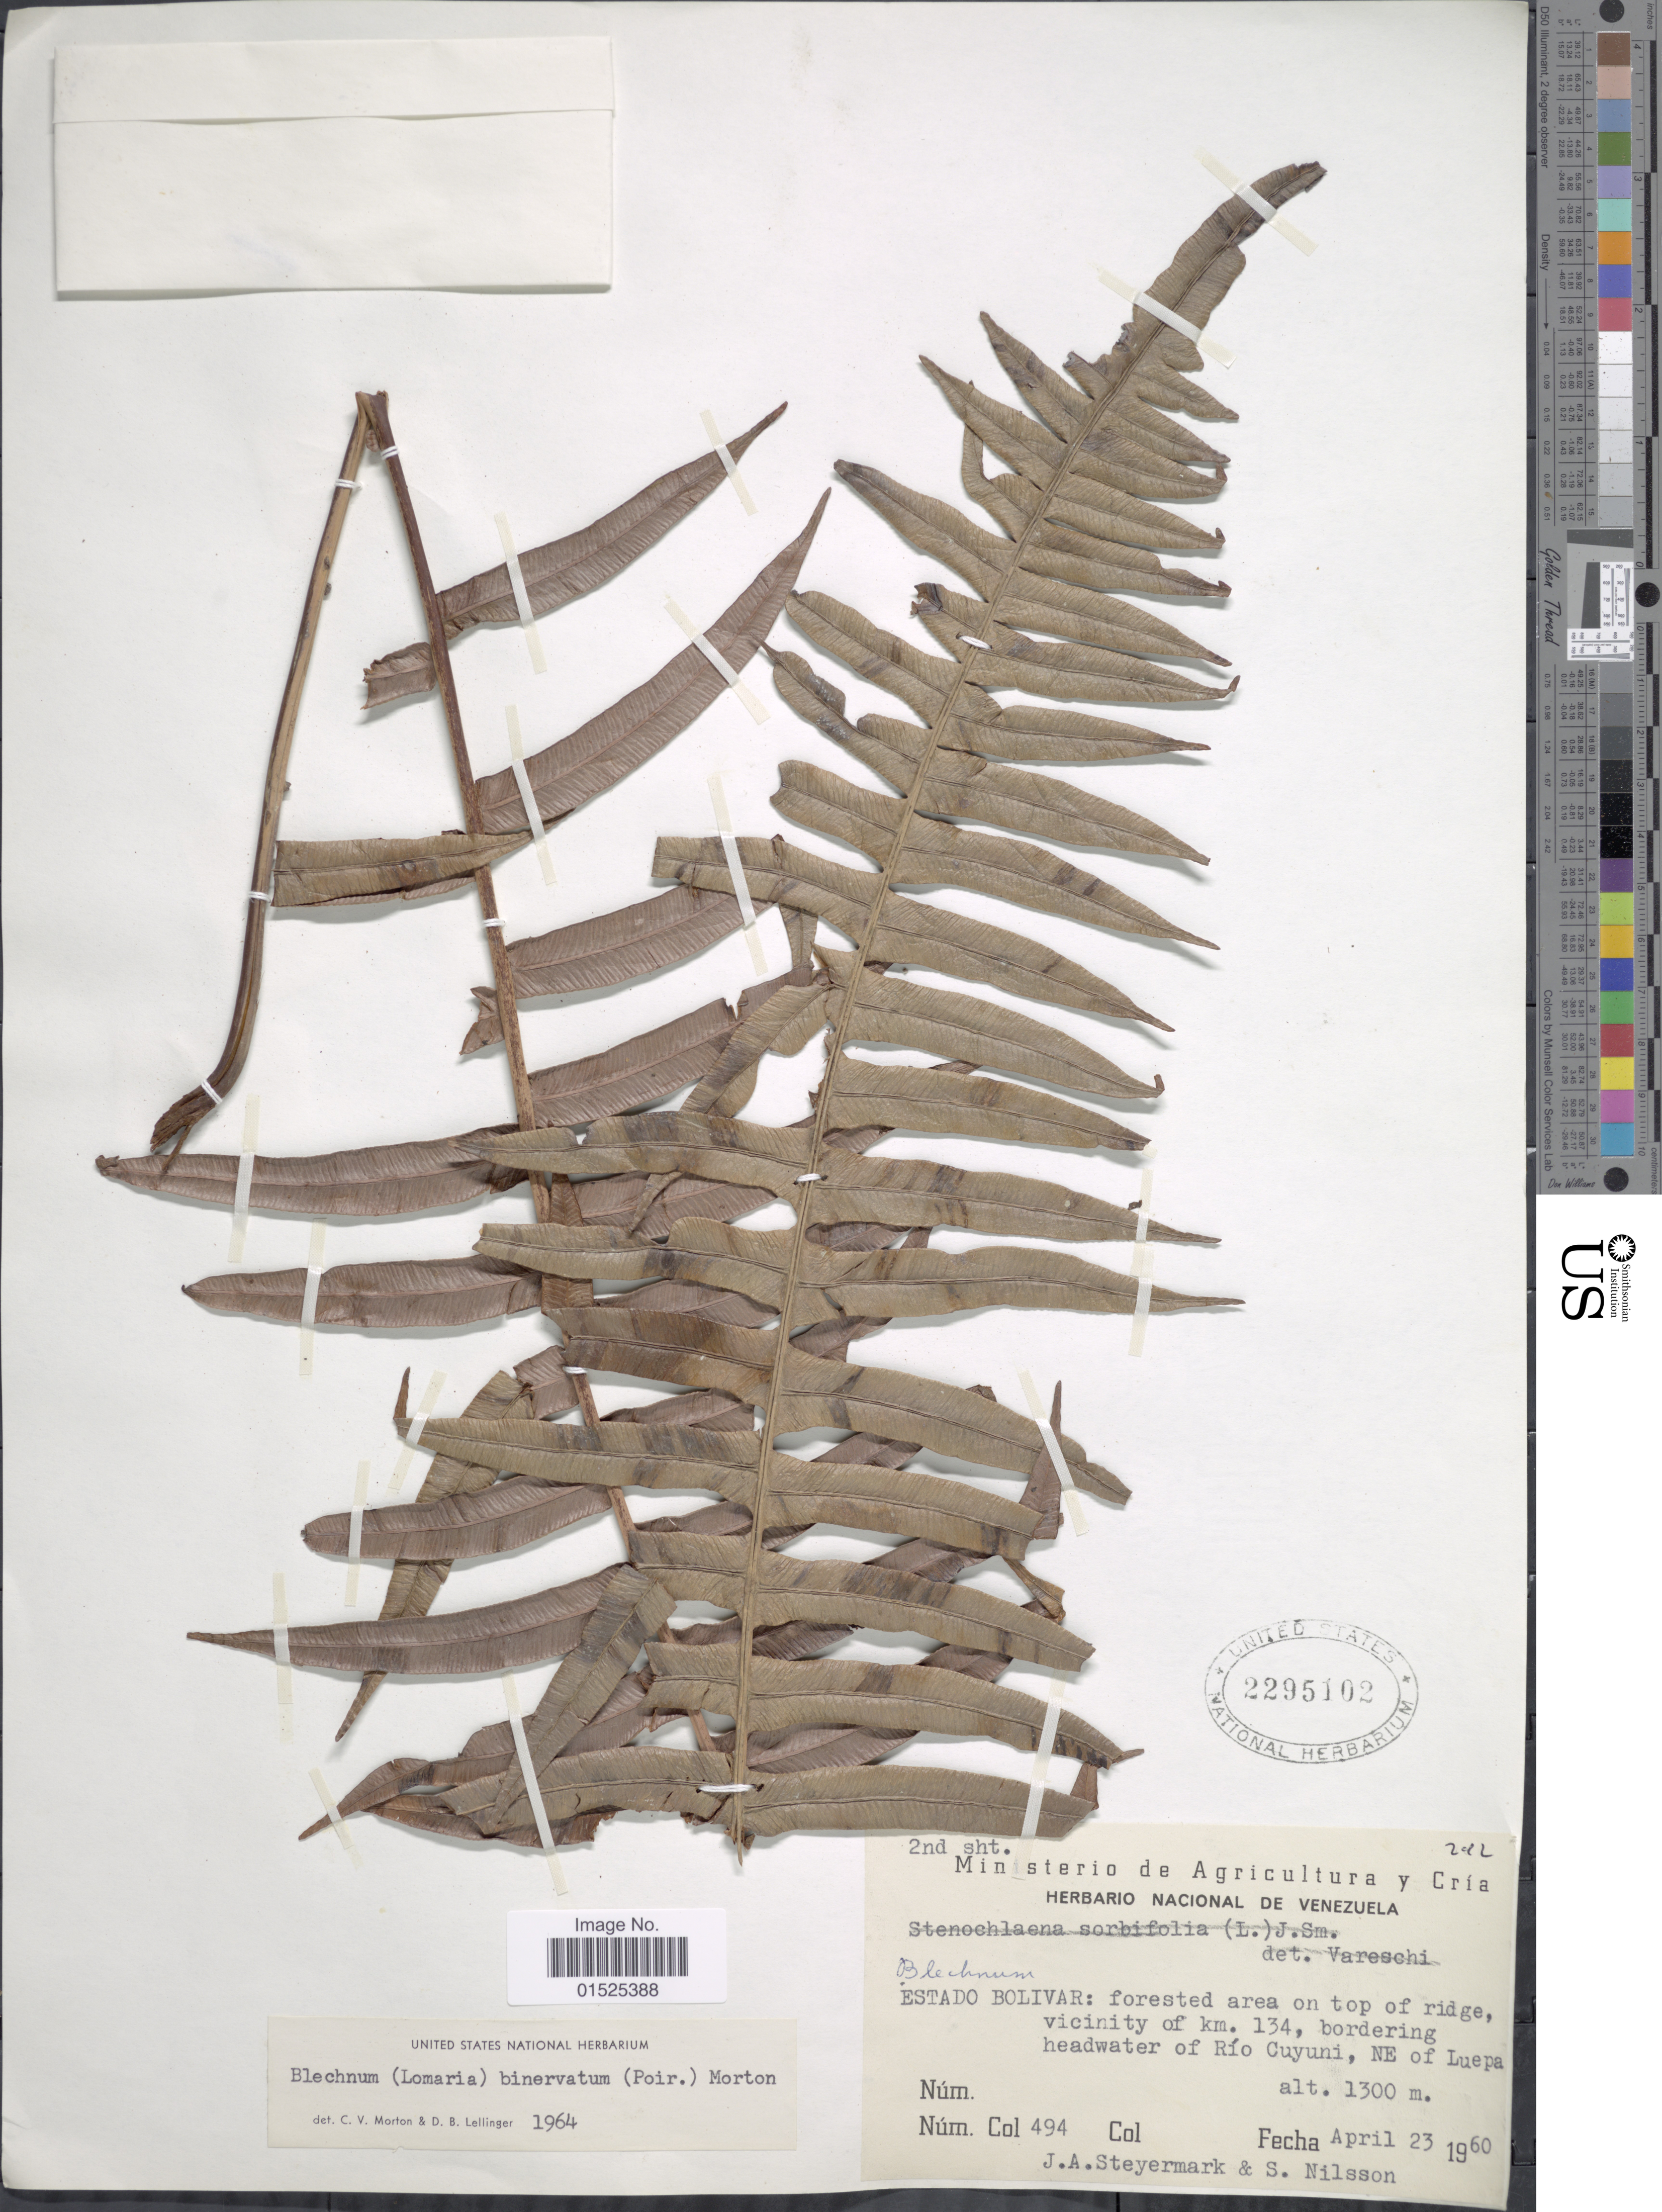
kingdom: Plantae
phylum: Tracheophyta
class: Polypodiopsida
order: Polypodiales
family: Blechnaceae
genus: Blechnum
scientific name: Blechnum binervatum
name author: (Poir.) C.V. Morton & Lellinger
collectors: J. Steyermark & S. Nilsson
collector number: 494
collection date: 1960-04-23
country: Venezuela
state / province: Bolivar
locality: Forested area on top of ridge, vicinity of km. 134, bordering headwater of Río Cuyuni, NE of Luepa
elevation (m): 1300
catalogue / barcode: US 2295102